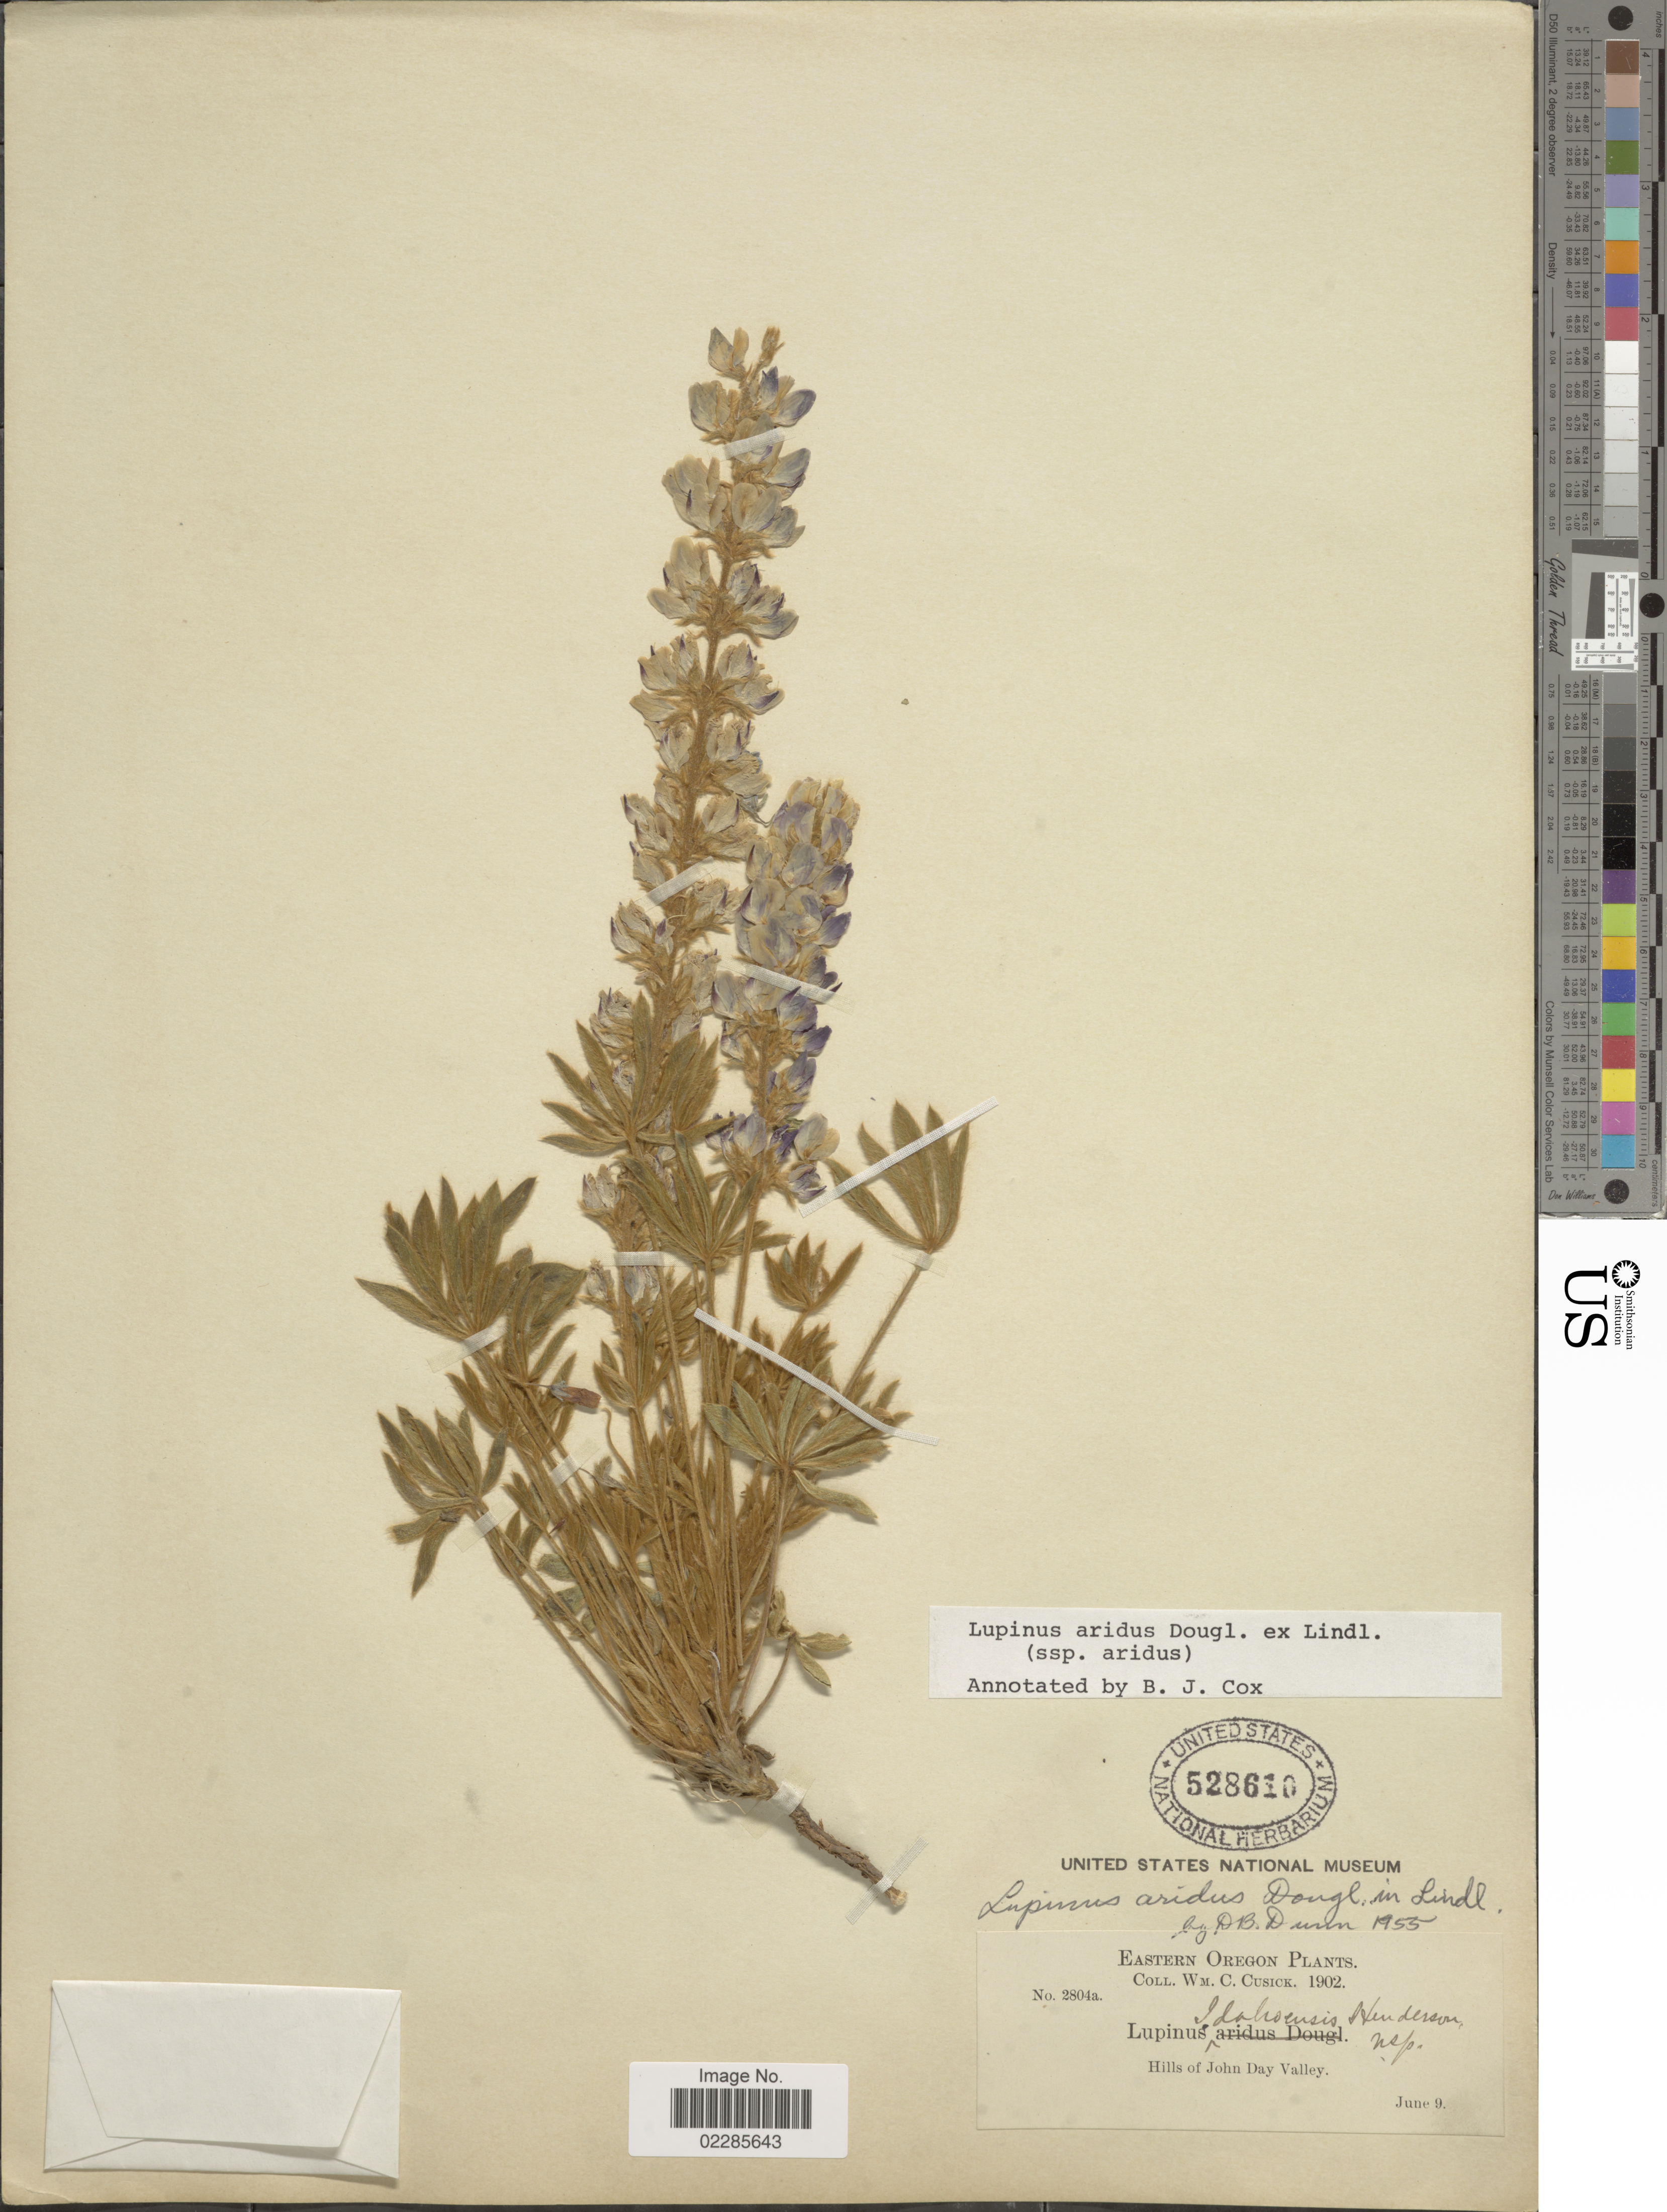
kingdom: Plantae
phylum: Tracheophyta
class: Magnoliopsida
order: Fabales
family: Fabaceae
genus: Lupinus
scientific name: Lupinus lepidus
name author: Douglas ex Lindl.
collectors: W. C. Cusick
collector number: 2804a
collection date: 1902-06-09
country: United States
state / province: Oregon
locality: Eastern oregon, Hills of John Day Valley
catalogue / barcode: US 528610